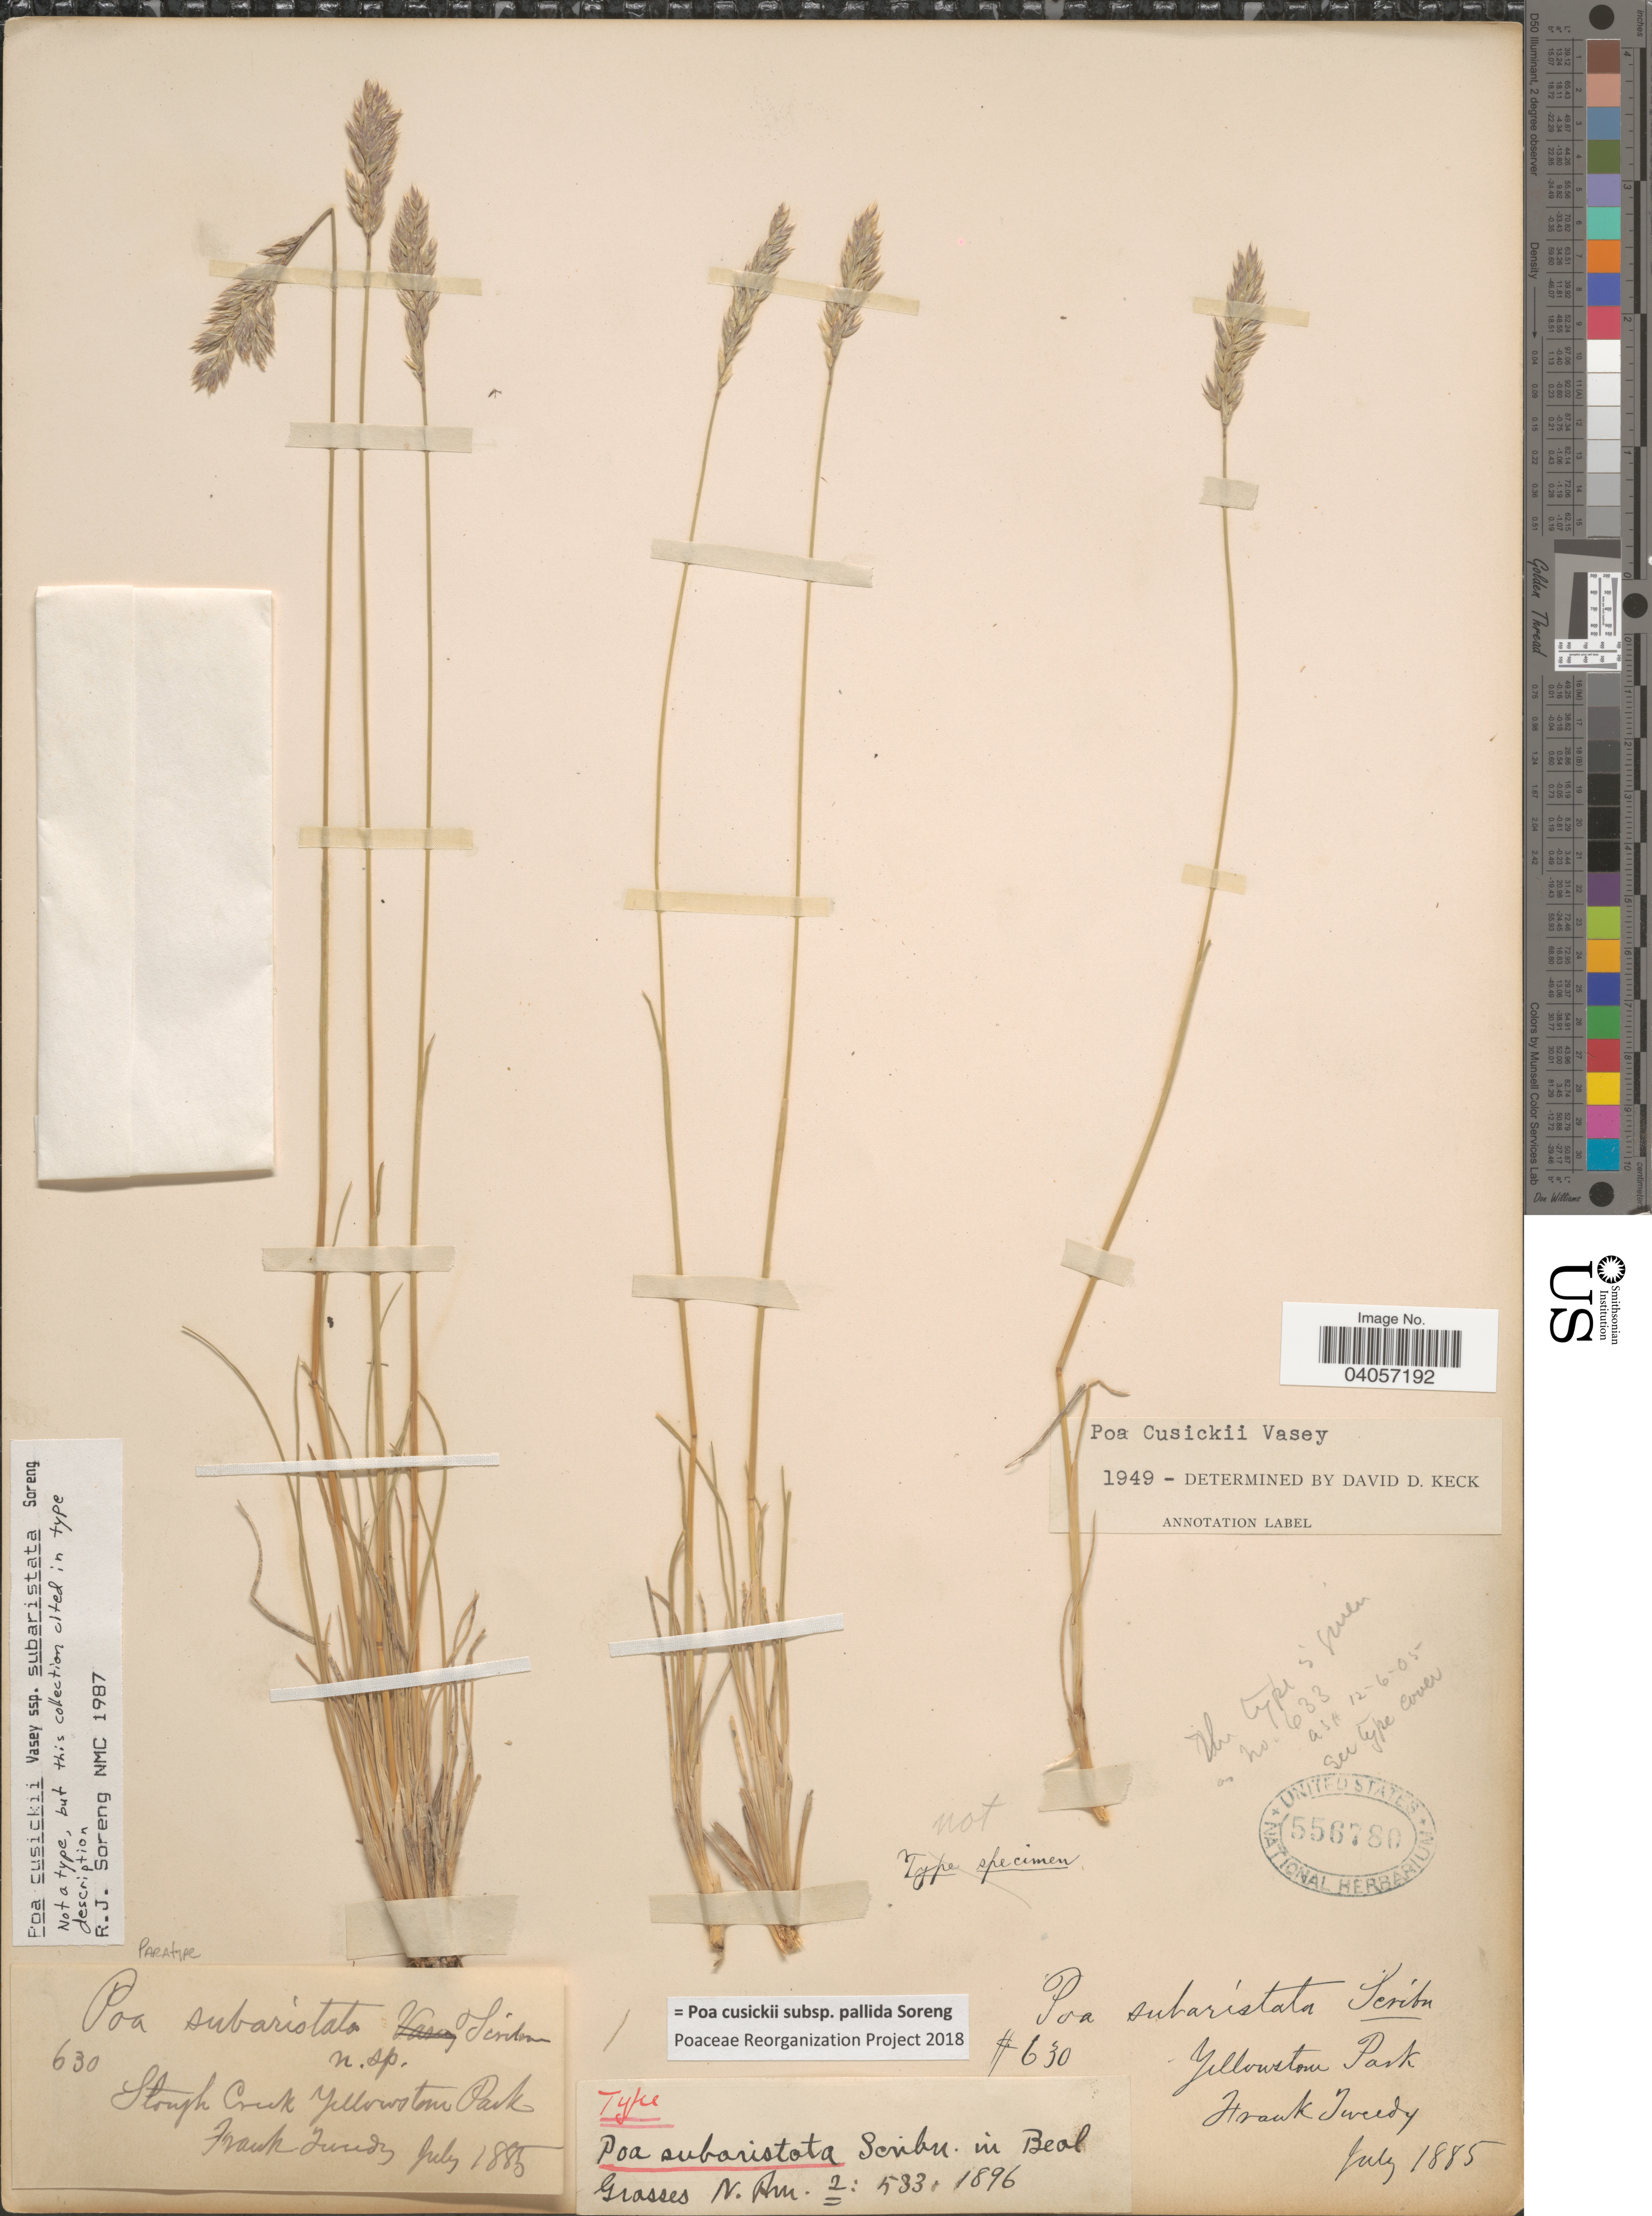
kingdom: Plantae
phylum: Tracheophyta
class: Liliopsida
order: Poales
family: Poaceae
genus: Poa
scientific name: Poa cusickii subsp. pallida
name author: Soreng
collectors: F. Tweedy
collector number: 630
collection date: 1885-07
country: United States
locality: Slough Creek, Yellowstone Park.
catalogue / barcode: US 556780